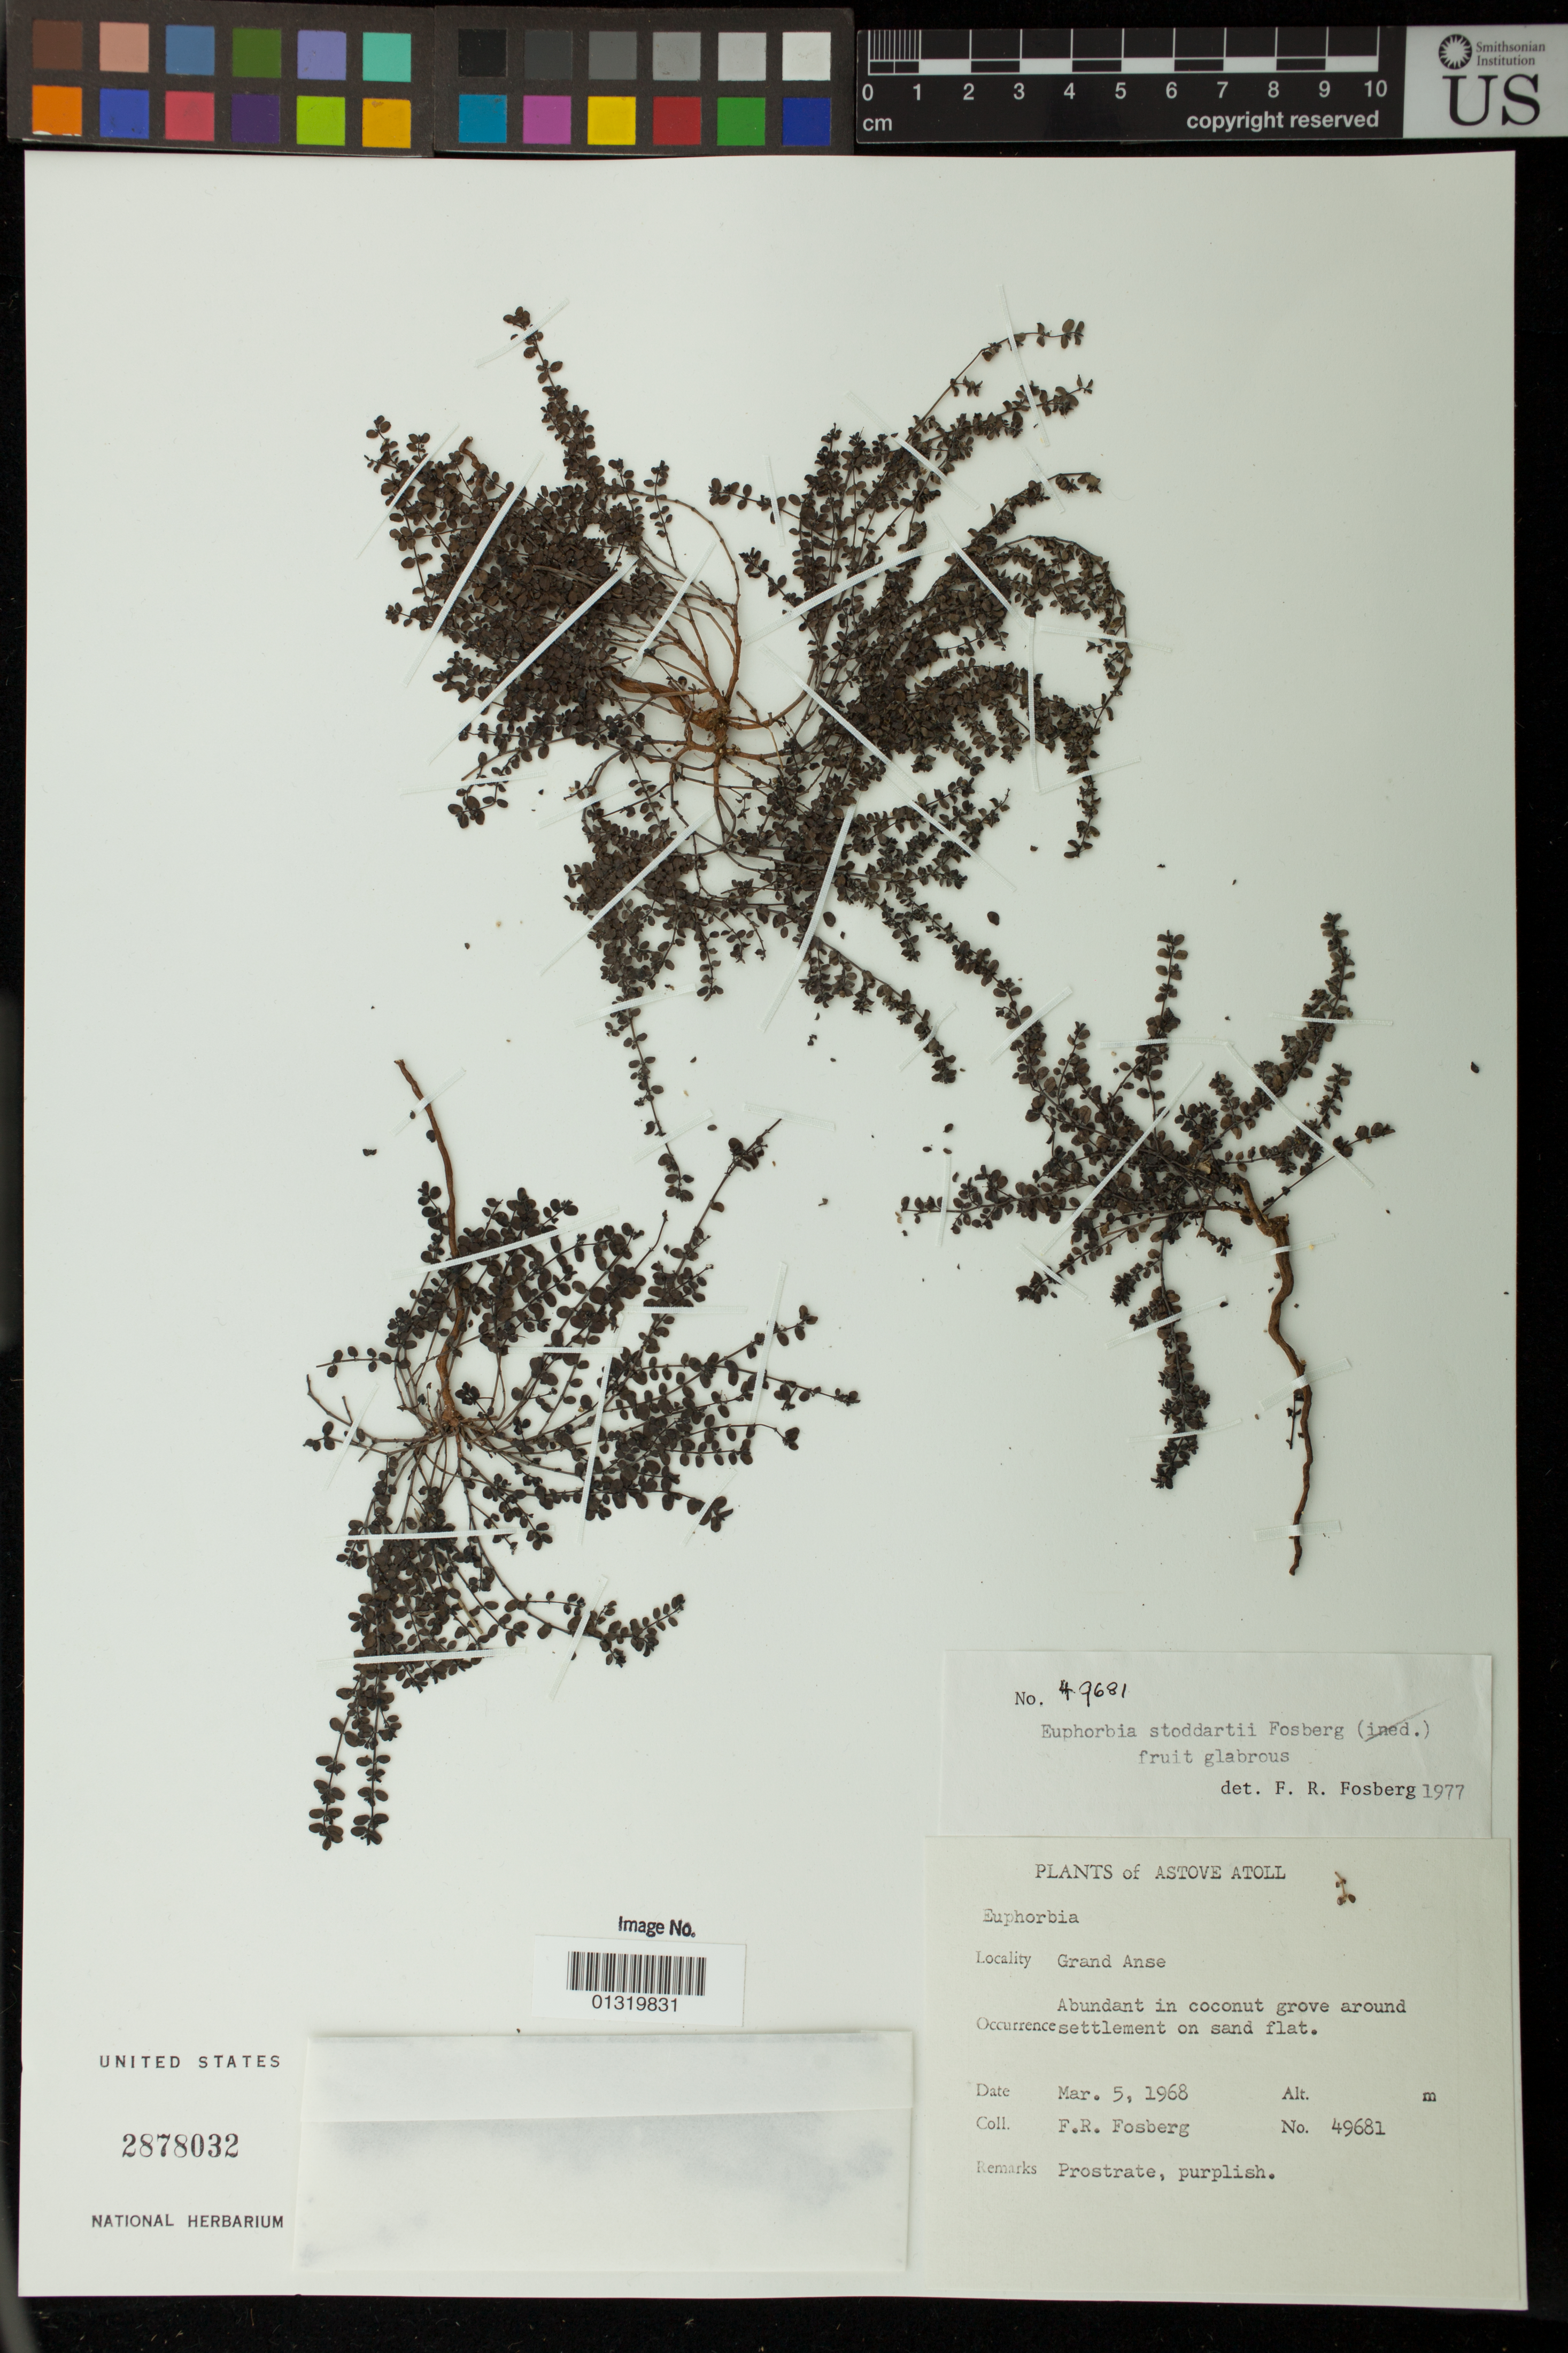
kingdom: Plantae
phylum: Tracheophyta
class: Magnoliopsida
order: Malpighiales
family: Euphorbiaceae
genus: Euphorbia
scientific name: Euphorbia stoddartii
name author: Fosberg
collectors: F. R. Fosberg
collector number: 49681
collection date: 1968-03-05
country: Seychelles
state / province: Aldabra Group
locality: Gand Anse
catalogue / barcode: US 2878032